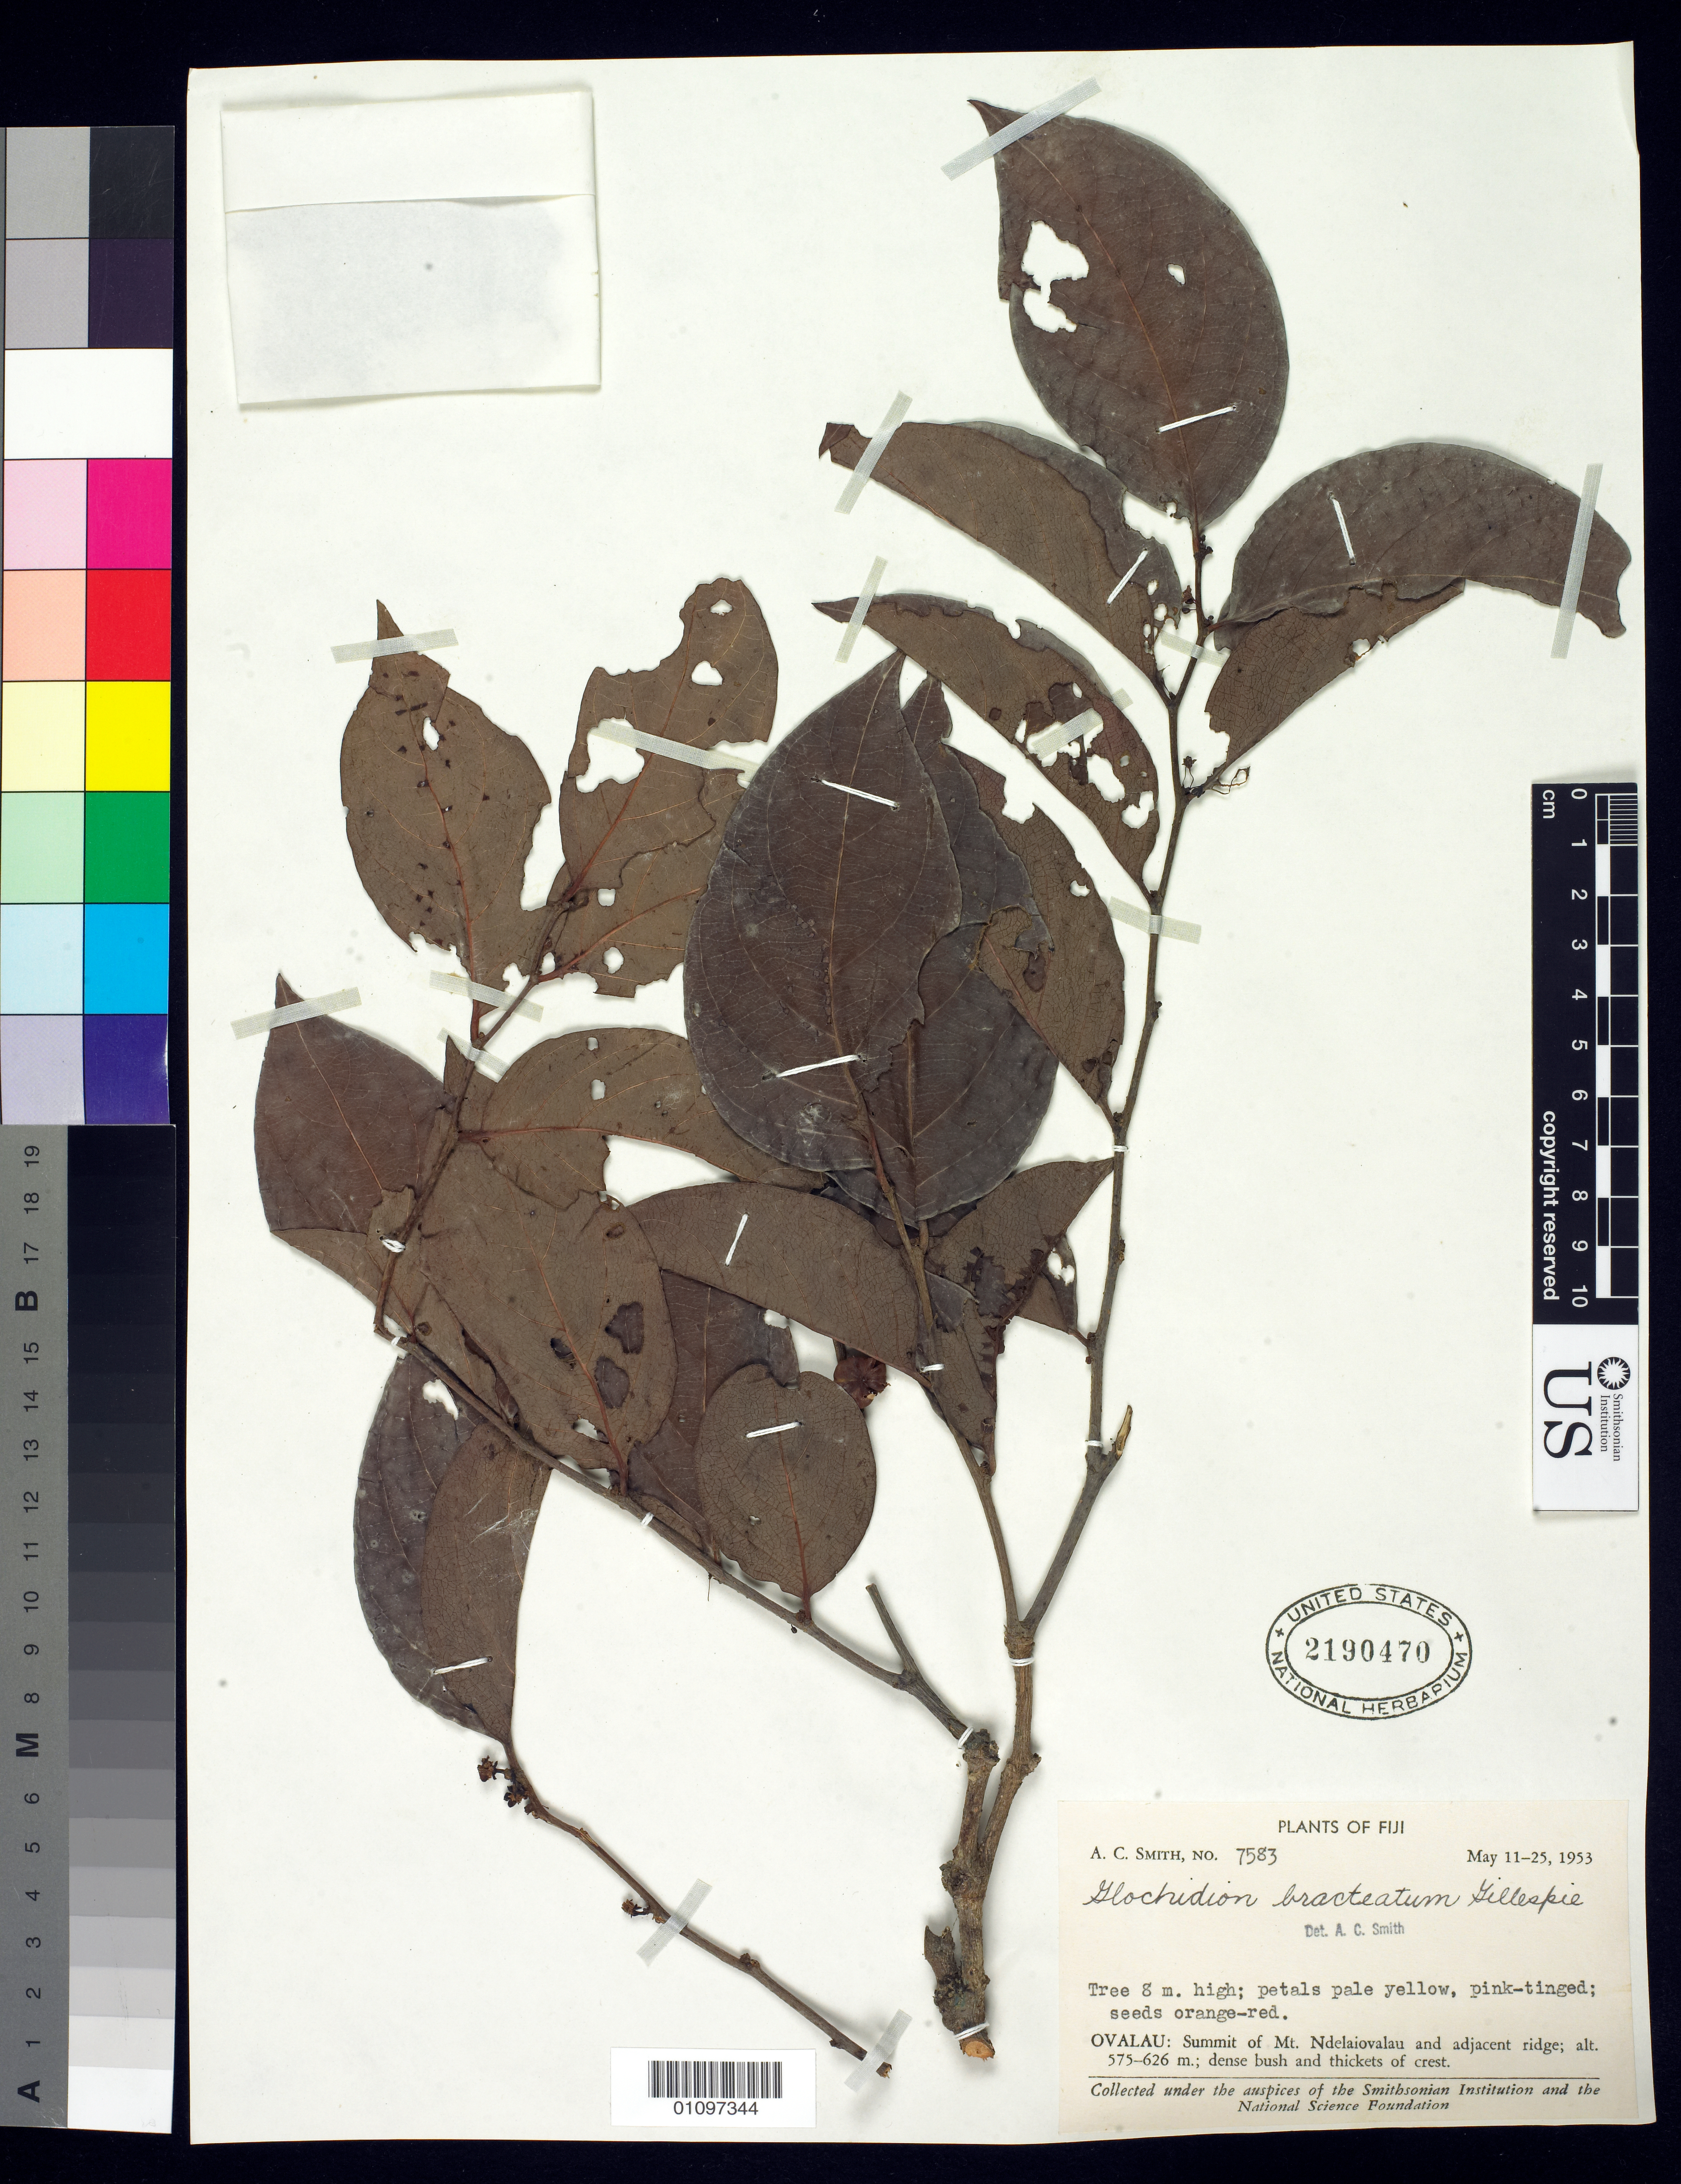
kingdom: Plantae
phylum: Tracheophyta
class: Magnoliopsida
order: Malpighiales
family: Phyllanthaceae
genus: Phyllanthus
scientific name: Phyllanthus bracteatus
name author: (Gillespie) W.L. Wagner & Lorence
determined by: Wagner, W. L., (BOT), Smithsonian Institution - National Museum of Natural History (UNITED STATES)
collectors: A. C. Smith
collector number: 7583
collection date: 1953-05-11/1953-05-25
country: Fiji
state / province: Ovalau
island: Ovalau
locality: Summit of Mt. ndelaiovalau and adjacent ridge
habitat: Dense brush and thickets of crest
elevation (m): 575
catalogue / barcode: US 2190470